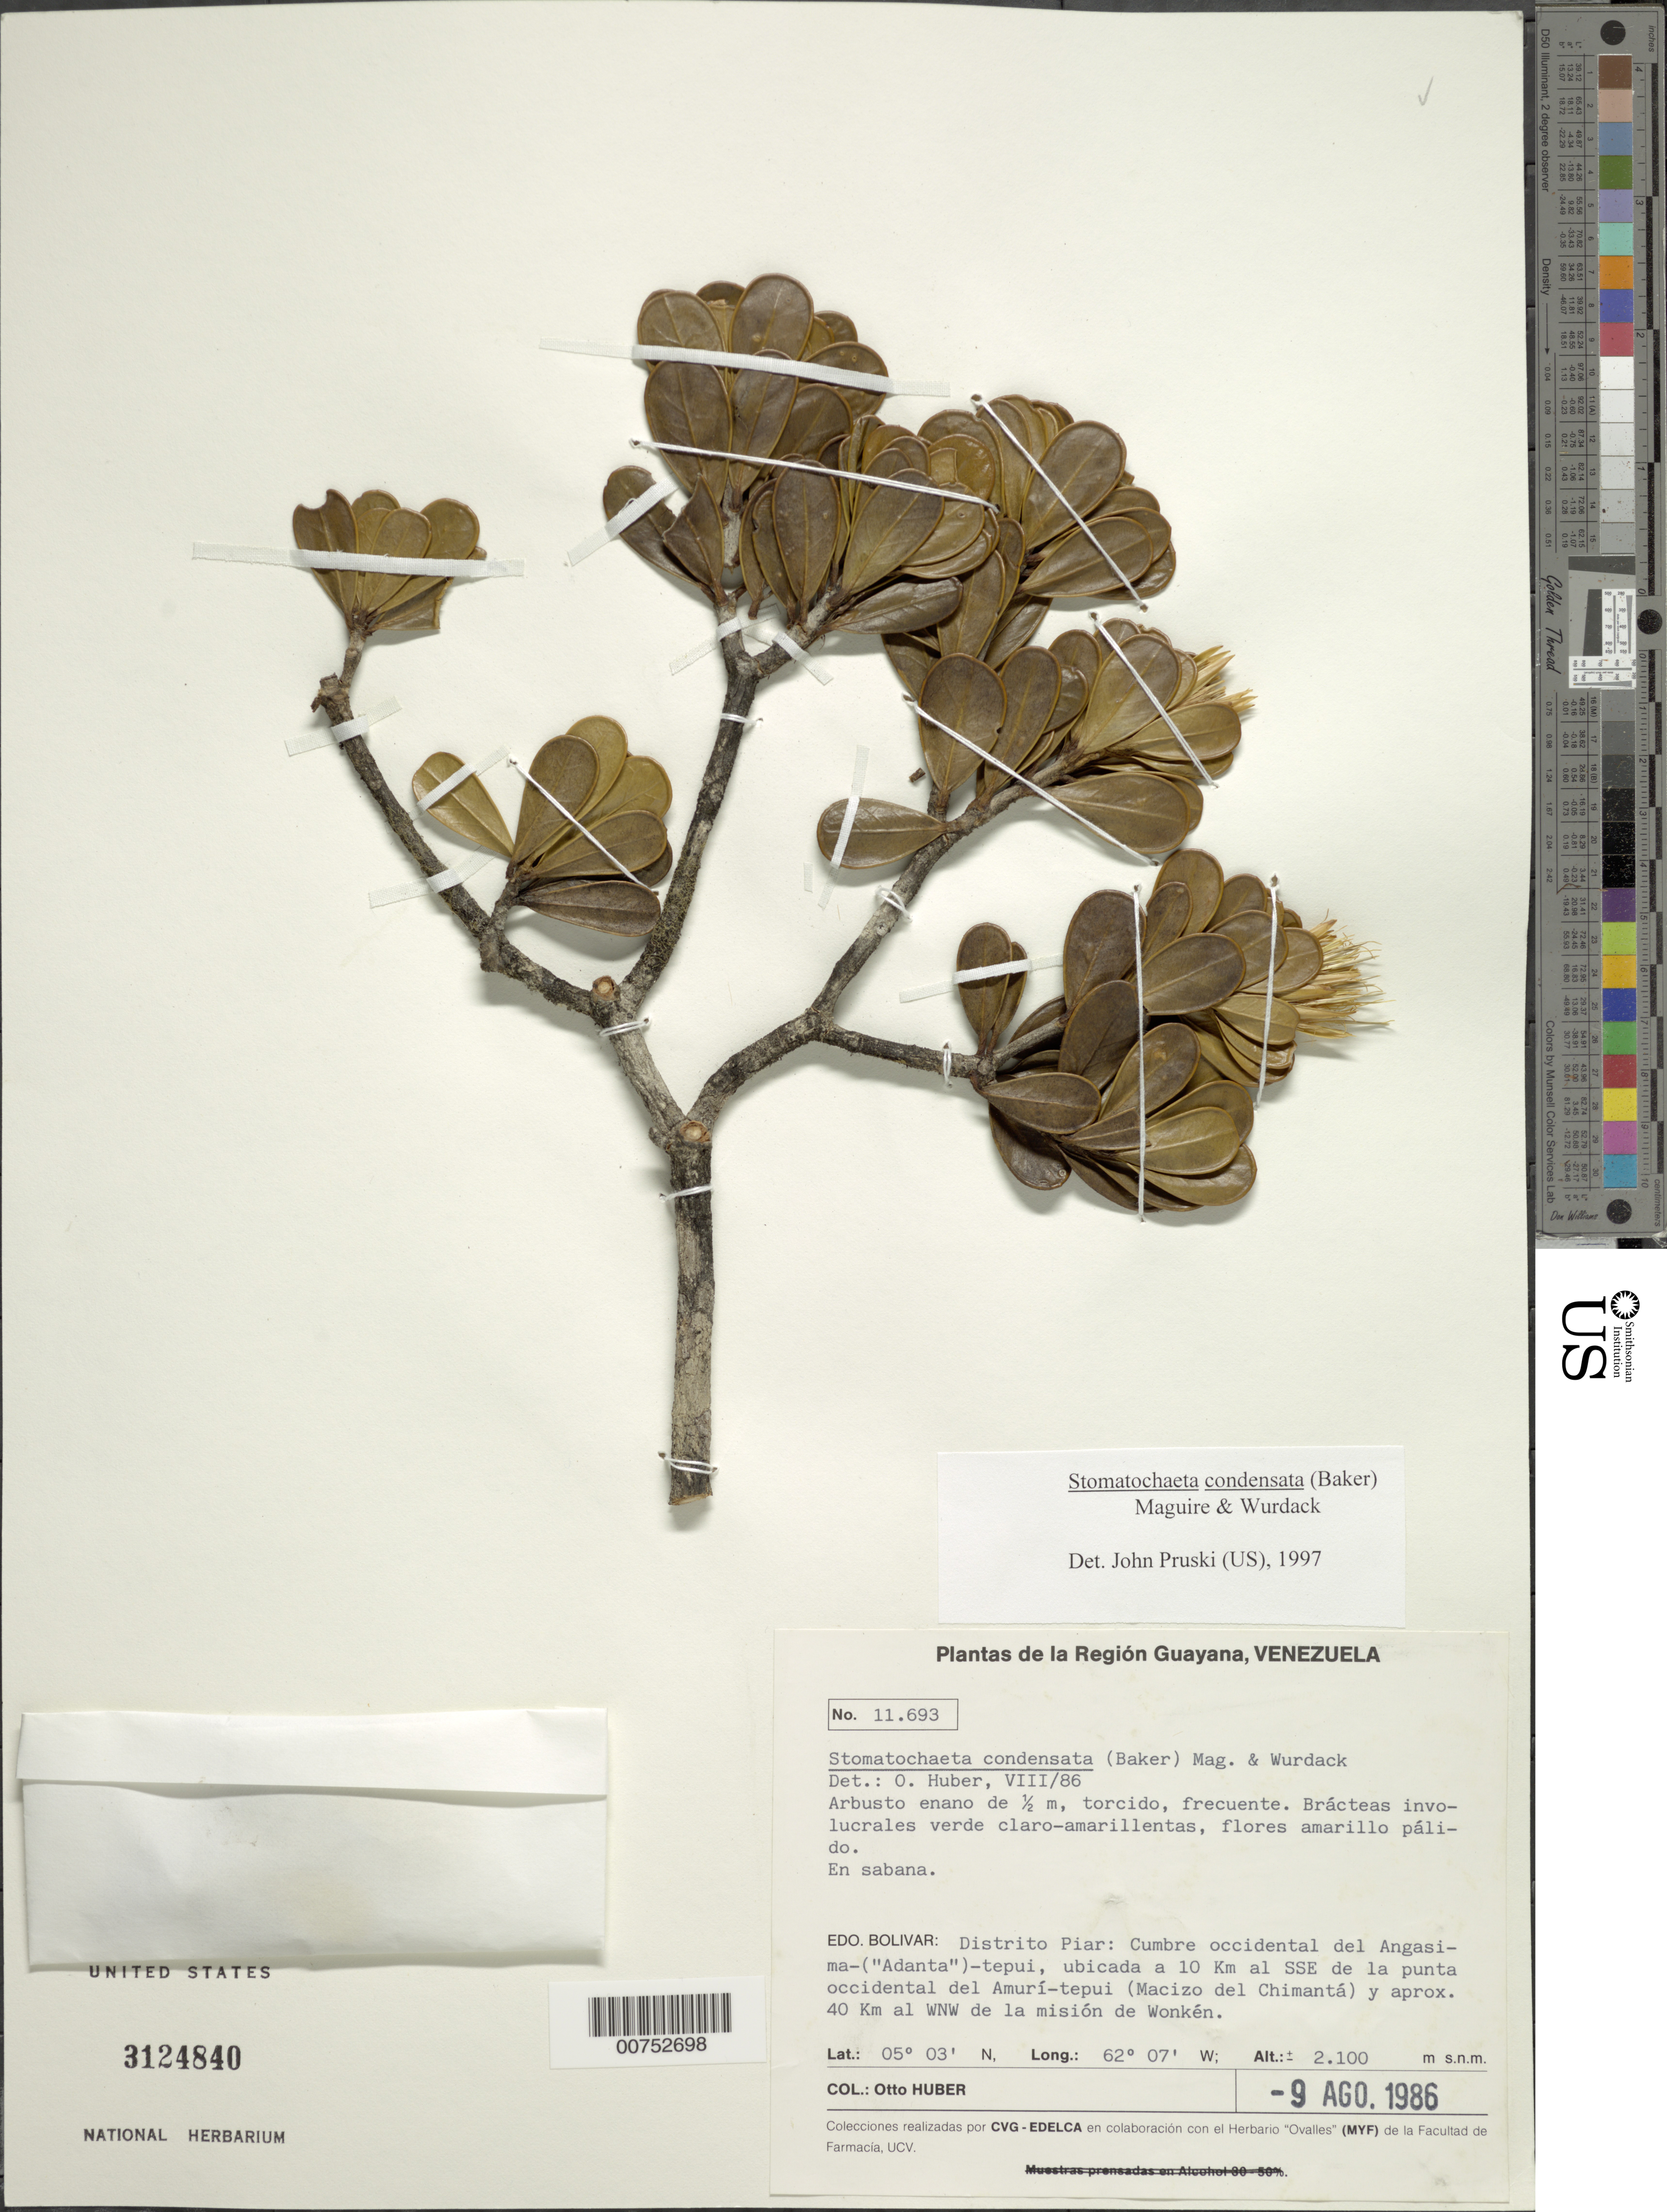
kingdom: Plantae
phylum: Tracheophyta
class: Magnoliopsida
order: Asterales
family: Asteraceae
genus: Stomatochaeta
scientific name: Stomatochaeta condensata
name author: (Baker) Maguire & Wurdack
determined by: Pruski, J. F.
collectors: O. Huber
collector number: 11693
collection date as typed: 9-Aug-86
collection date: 1986-08-09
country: Venezuela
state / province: Bolívar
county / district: Piar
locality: Angasima("Adanta")-tepuí, cumbre occidental, 10 km SSE de la punta occidental del Amurí-tepuí, 40 km al WNW de la misión de Wonkén.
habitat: Sabana.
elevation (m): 2100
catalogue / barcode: US 3124840